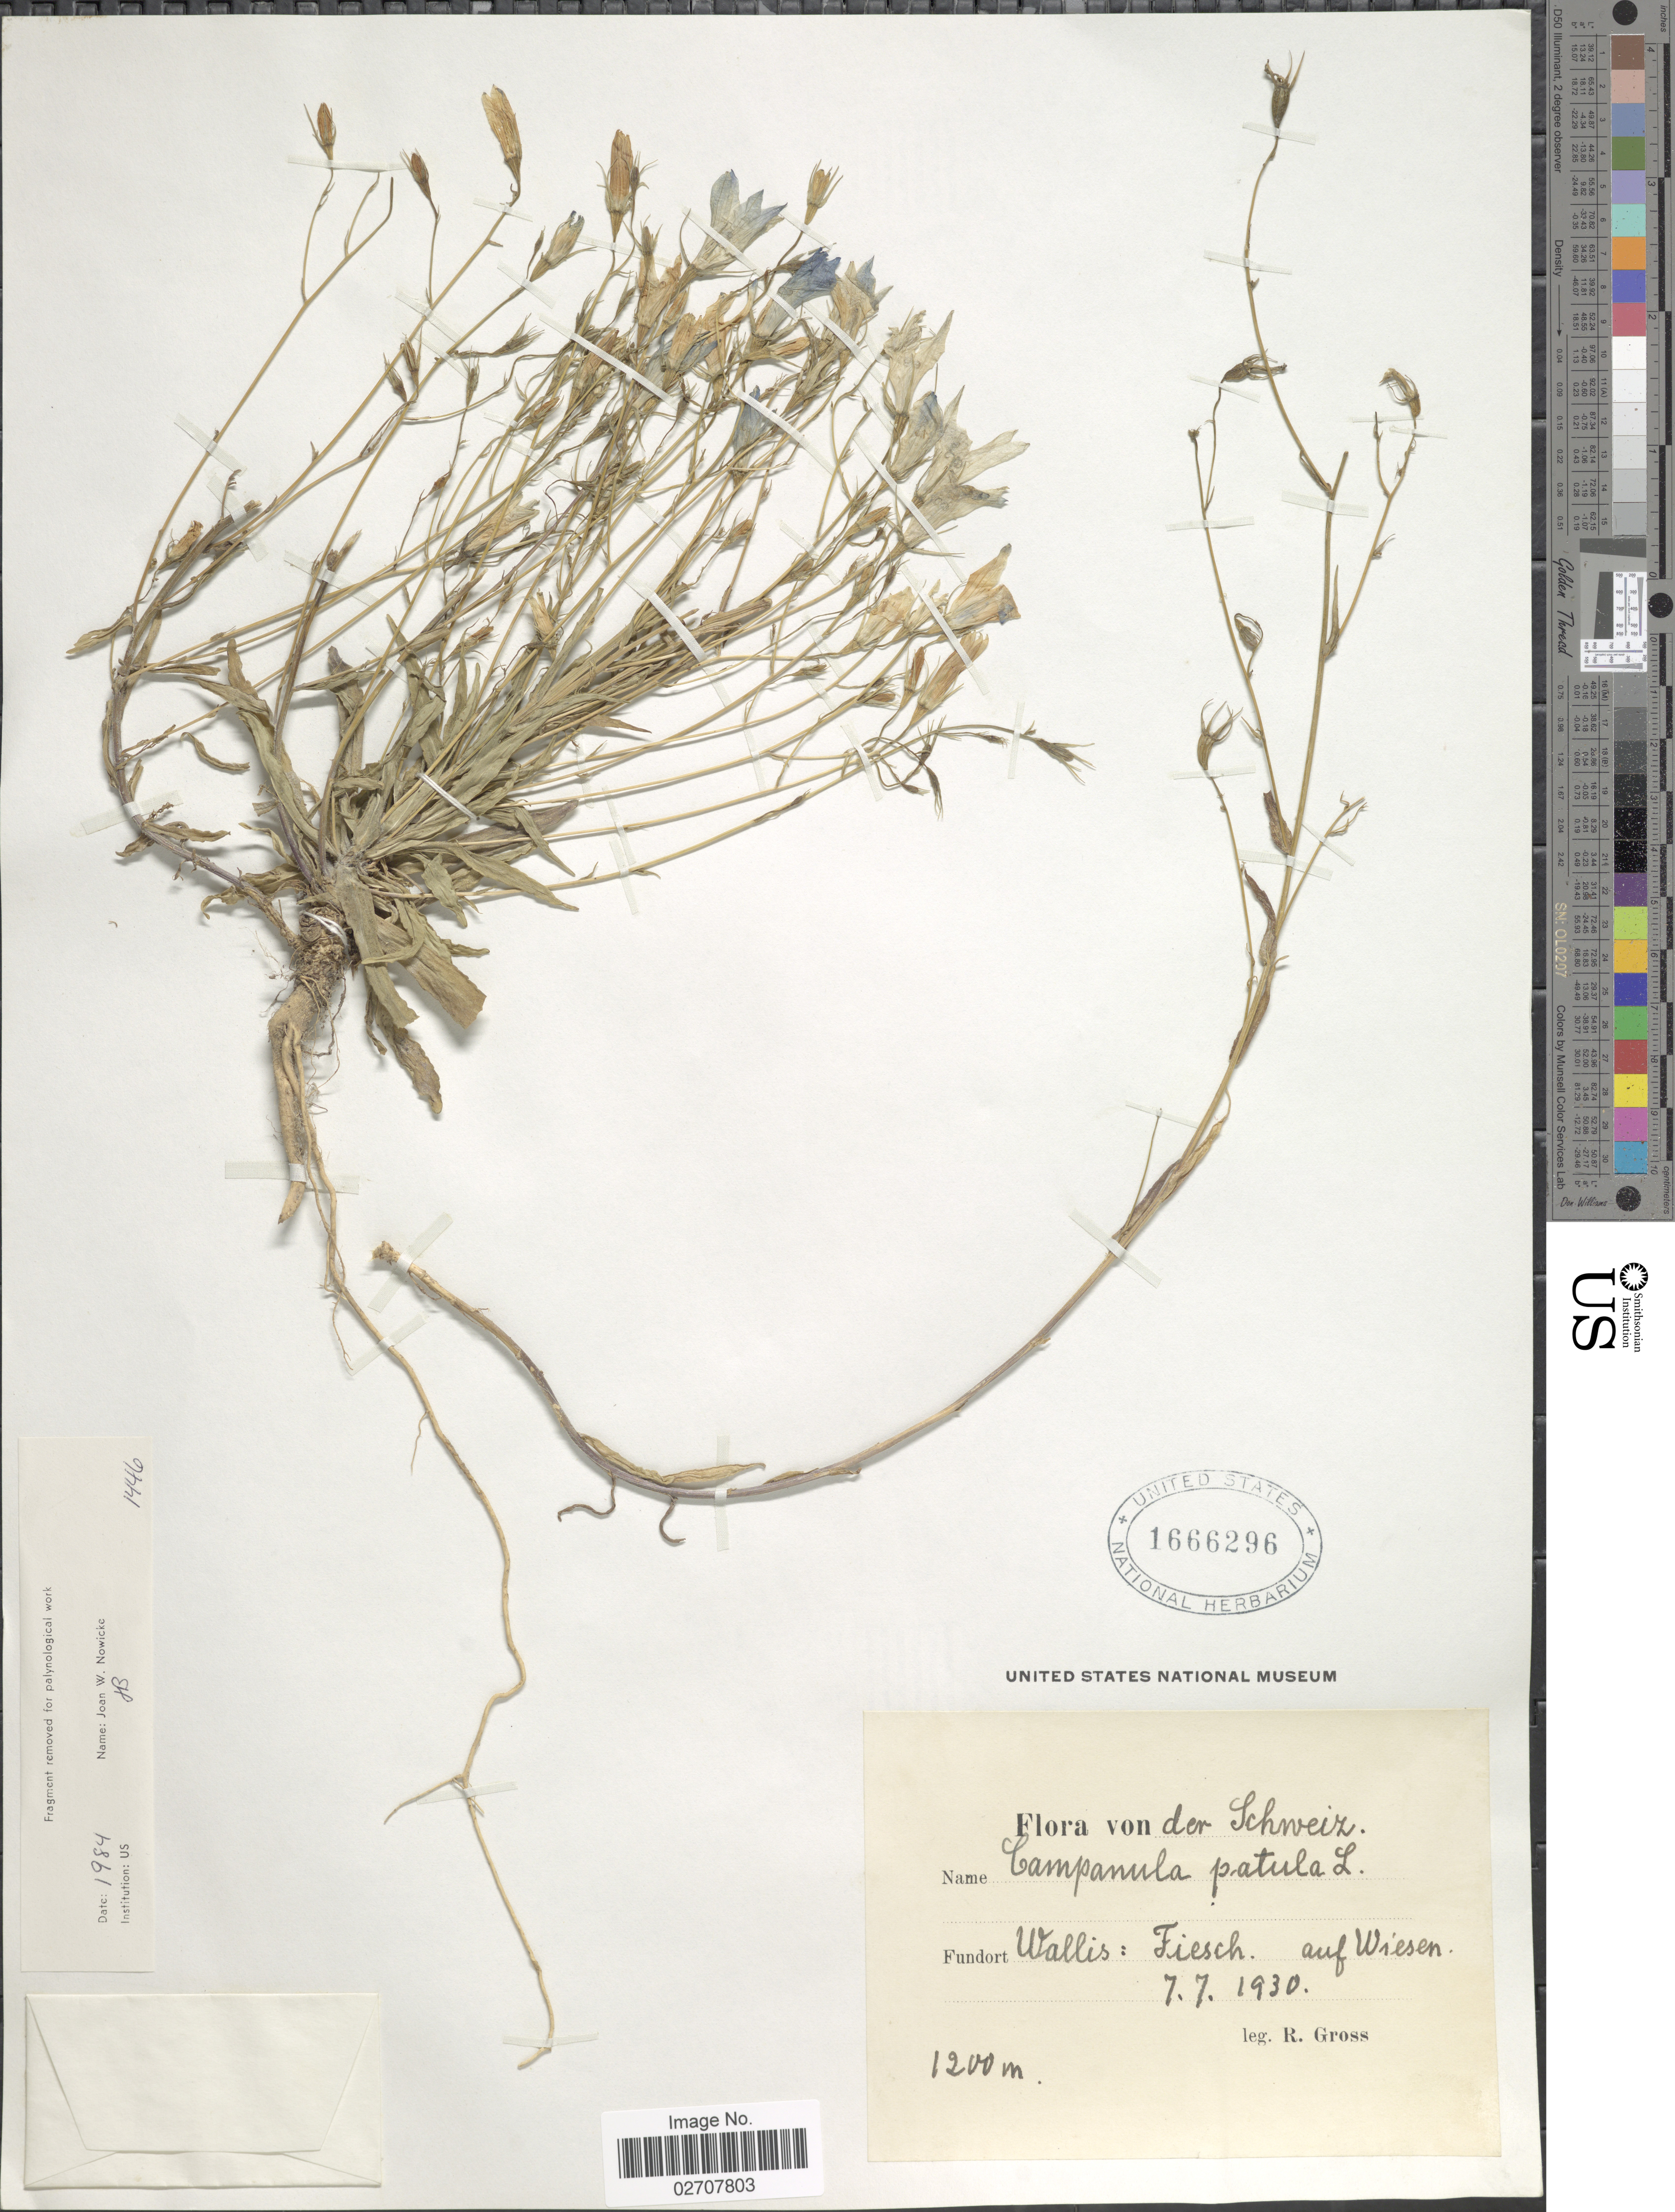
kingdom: Plantae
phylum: Tracheophyta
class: Magnoliopsida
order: Asterales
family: Campanulaceae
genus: Campanula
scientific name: Campanula patula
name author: L.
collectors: R. Gross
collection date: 1930-07-07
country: Switzerland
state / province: Valais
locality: Schweiz. Wallis: Fiesch. auf Wiesen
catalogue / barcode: US 1666296